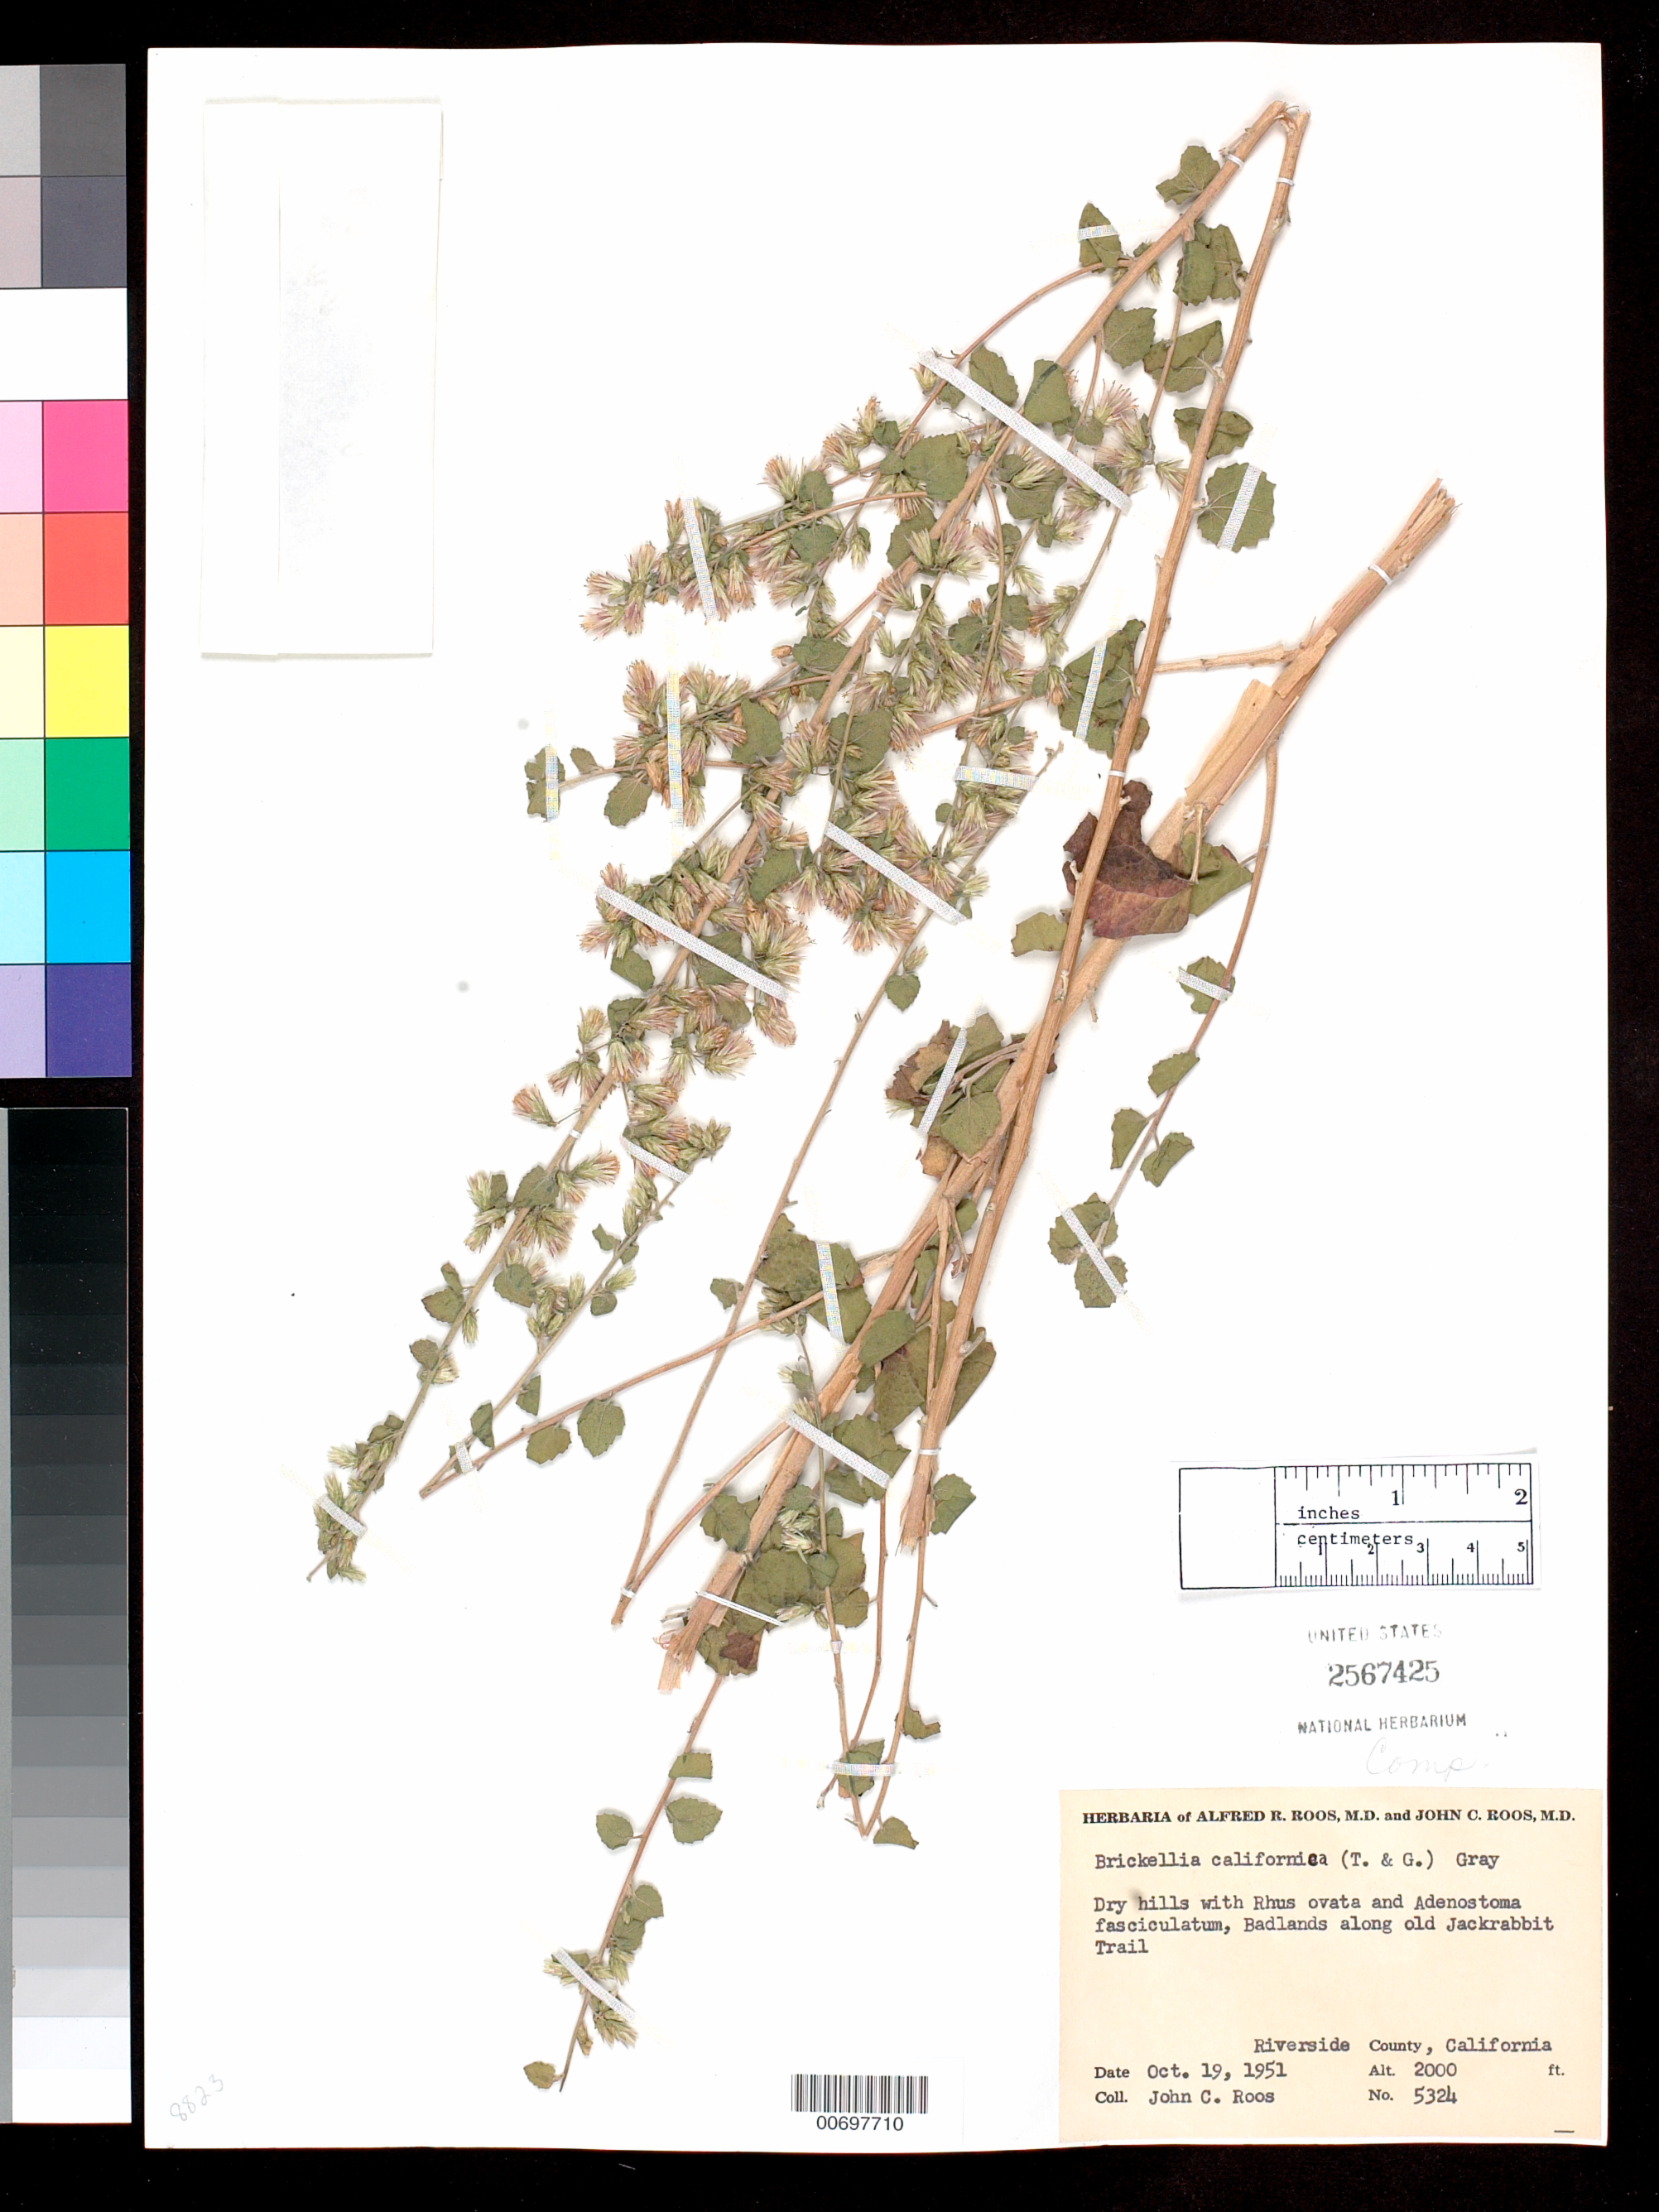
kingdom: Plantae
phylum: Tracheophyta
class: Magnoliopsida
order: Asterales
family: Asteraceae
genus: Brickellia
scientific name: Brickellia californica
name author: (Torr. & A. Gray) A. Gray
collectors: J. C. Roos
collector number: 5324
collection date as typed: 19 Oct 1951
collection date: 1951-10-19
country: United States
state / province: California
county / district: Riverside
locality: Badlands along old Jackrabbit Trail.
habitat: Dry hills with Rhus ovata and Adenostoma fasciculatum.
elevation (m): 610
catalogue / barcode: US 2567425